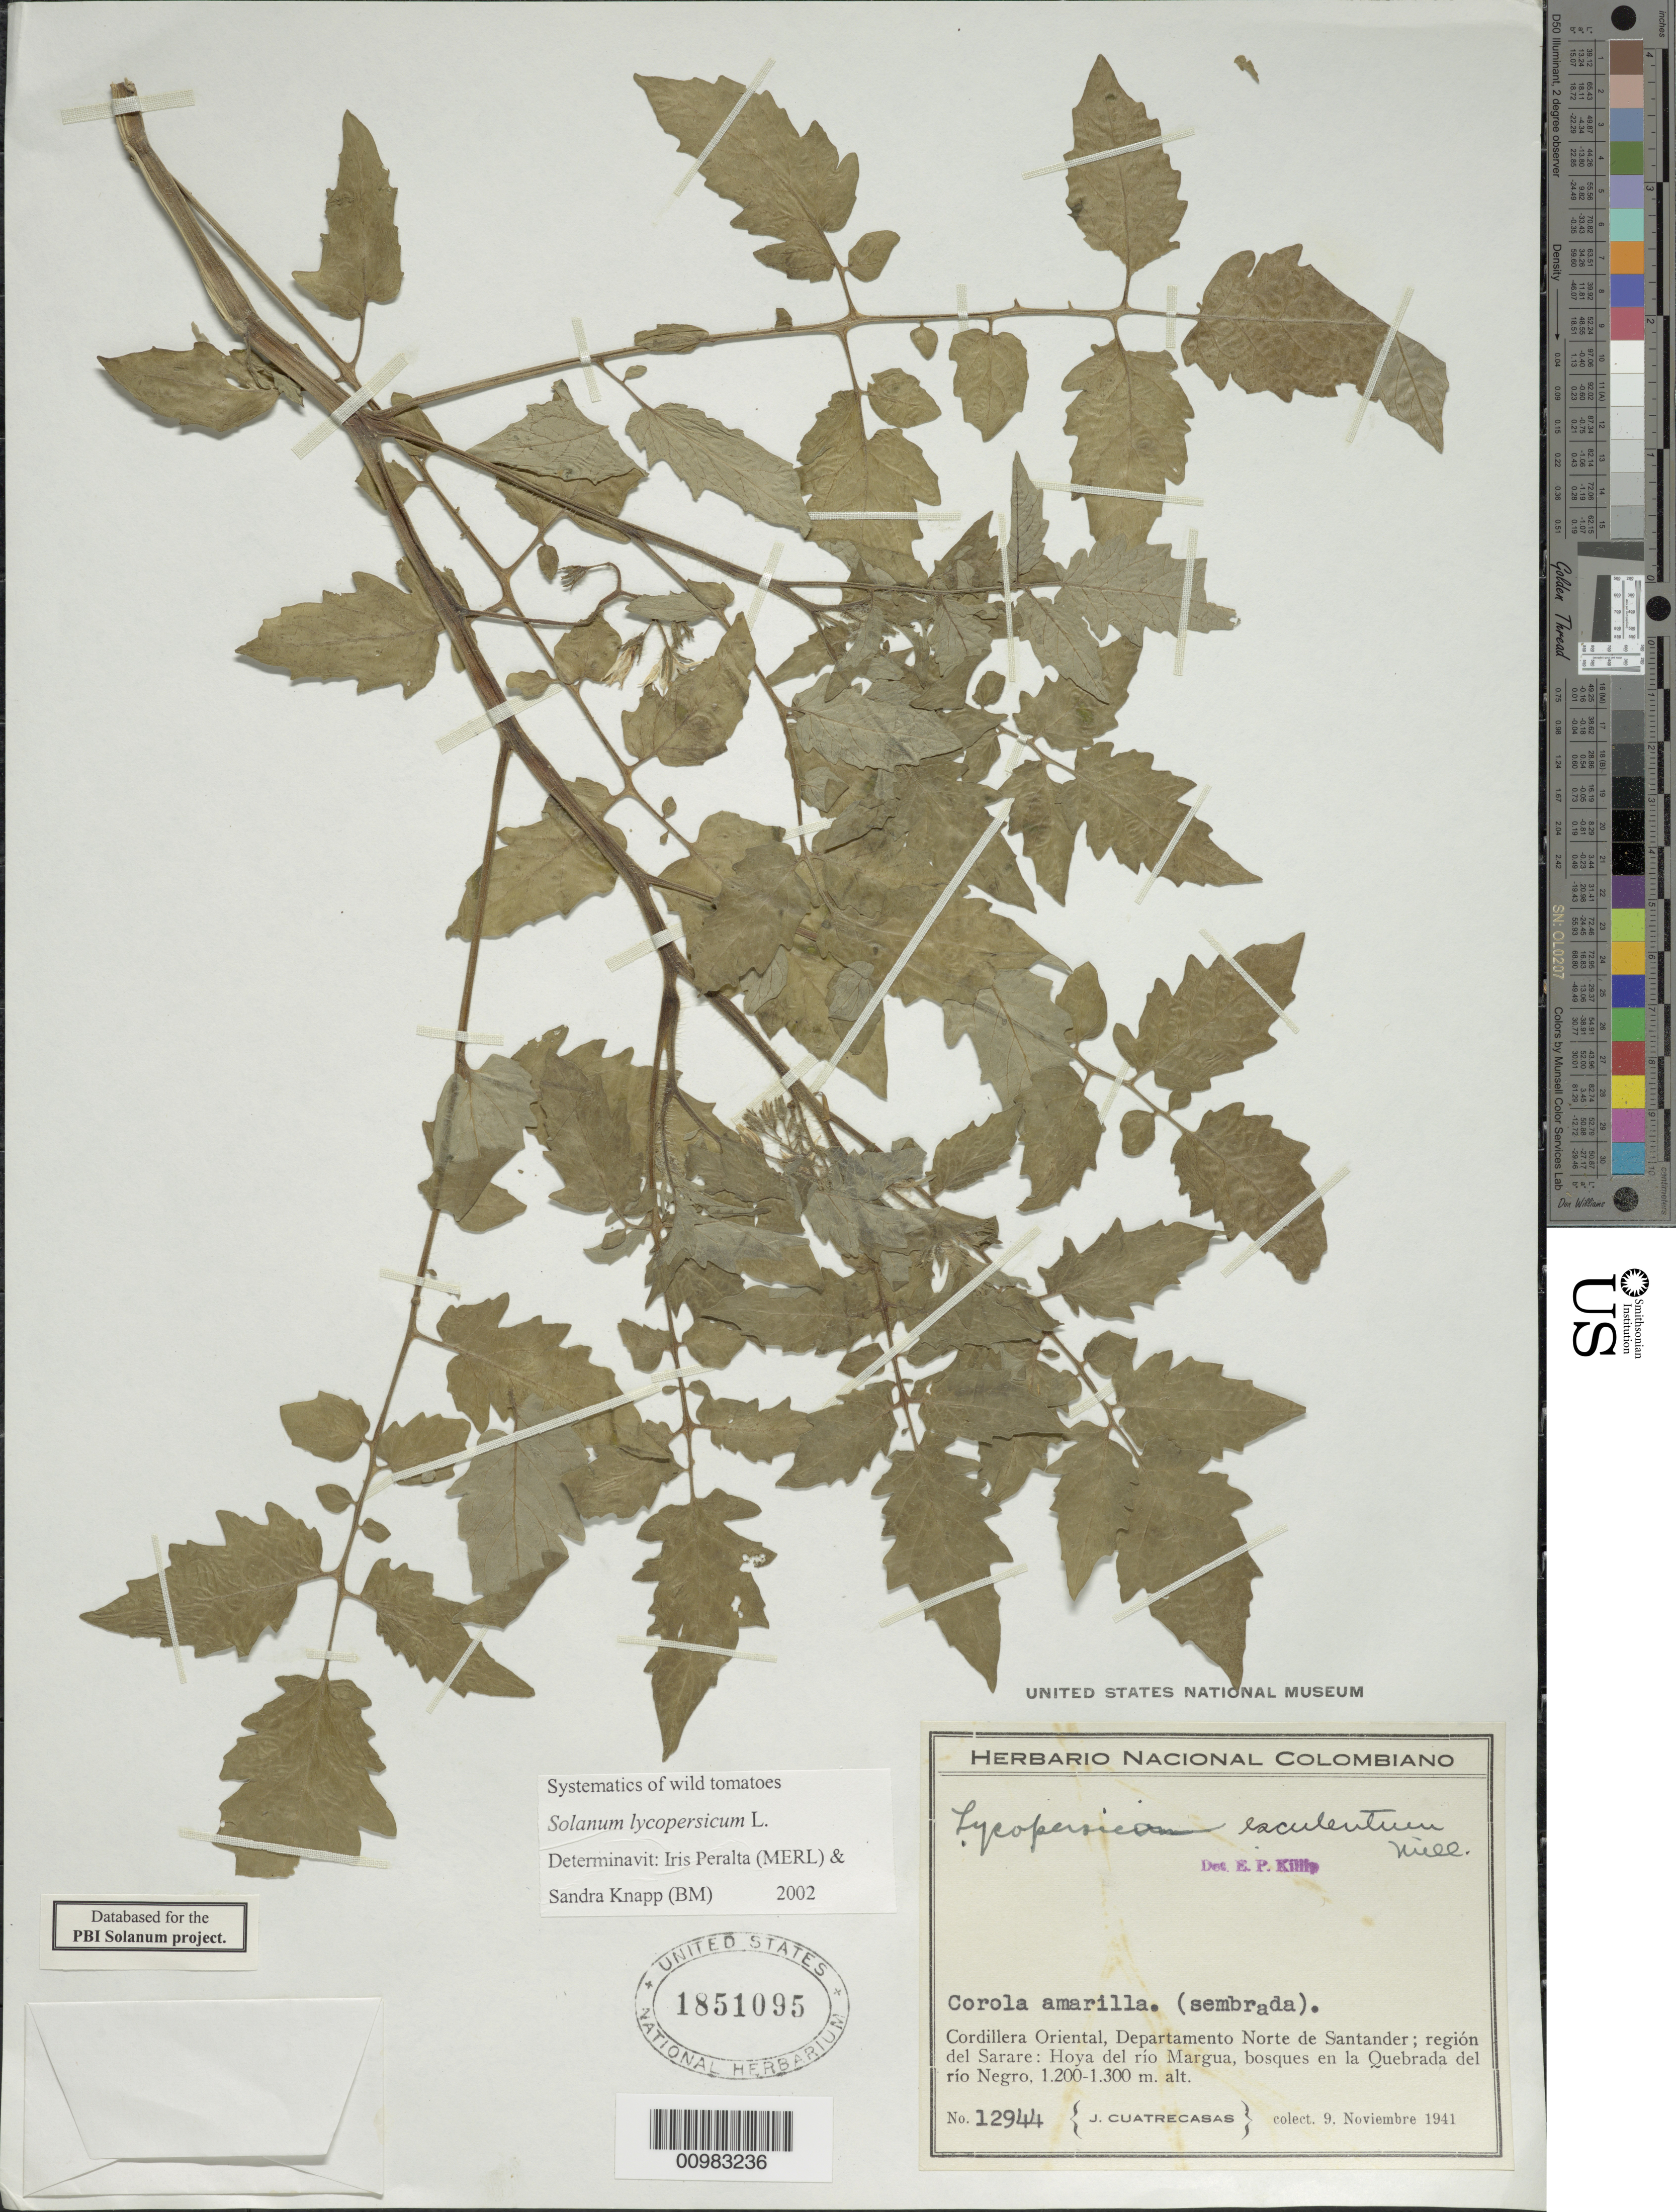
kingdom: Plantae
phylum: Tracheophyta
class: Magnoliopsida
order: Solanales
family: Solanaceae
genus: Solanum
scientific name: Solanum lycopersicum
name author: L.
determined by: Peralta, Iris E.; Knapp, S. D.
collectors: J. Cuatrecasas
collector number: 12944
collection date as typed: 9 Nov 1941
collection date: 1941-11-09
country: Colombia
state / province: Norte de Santander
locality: Cordillera Oriental; región del Sarare, hoya del Río Margua, en la quebrada del Río Negro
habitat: v: bosques;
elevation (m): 1200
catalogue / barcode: US 1851095